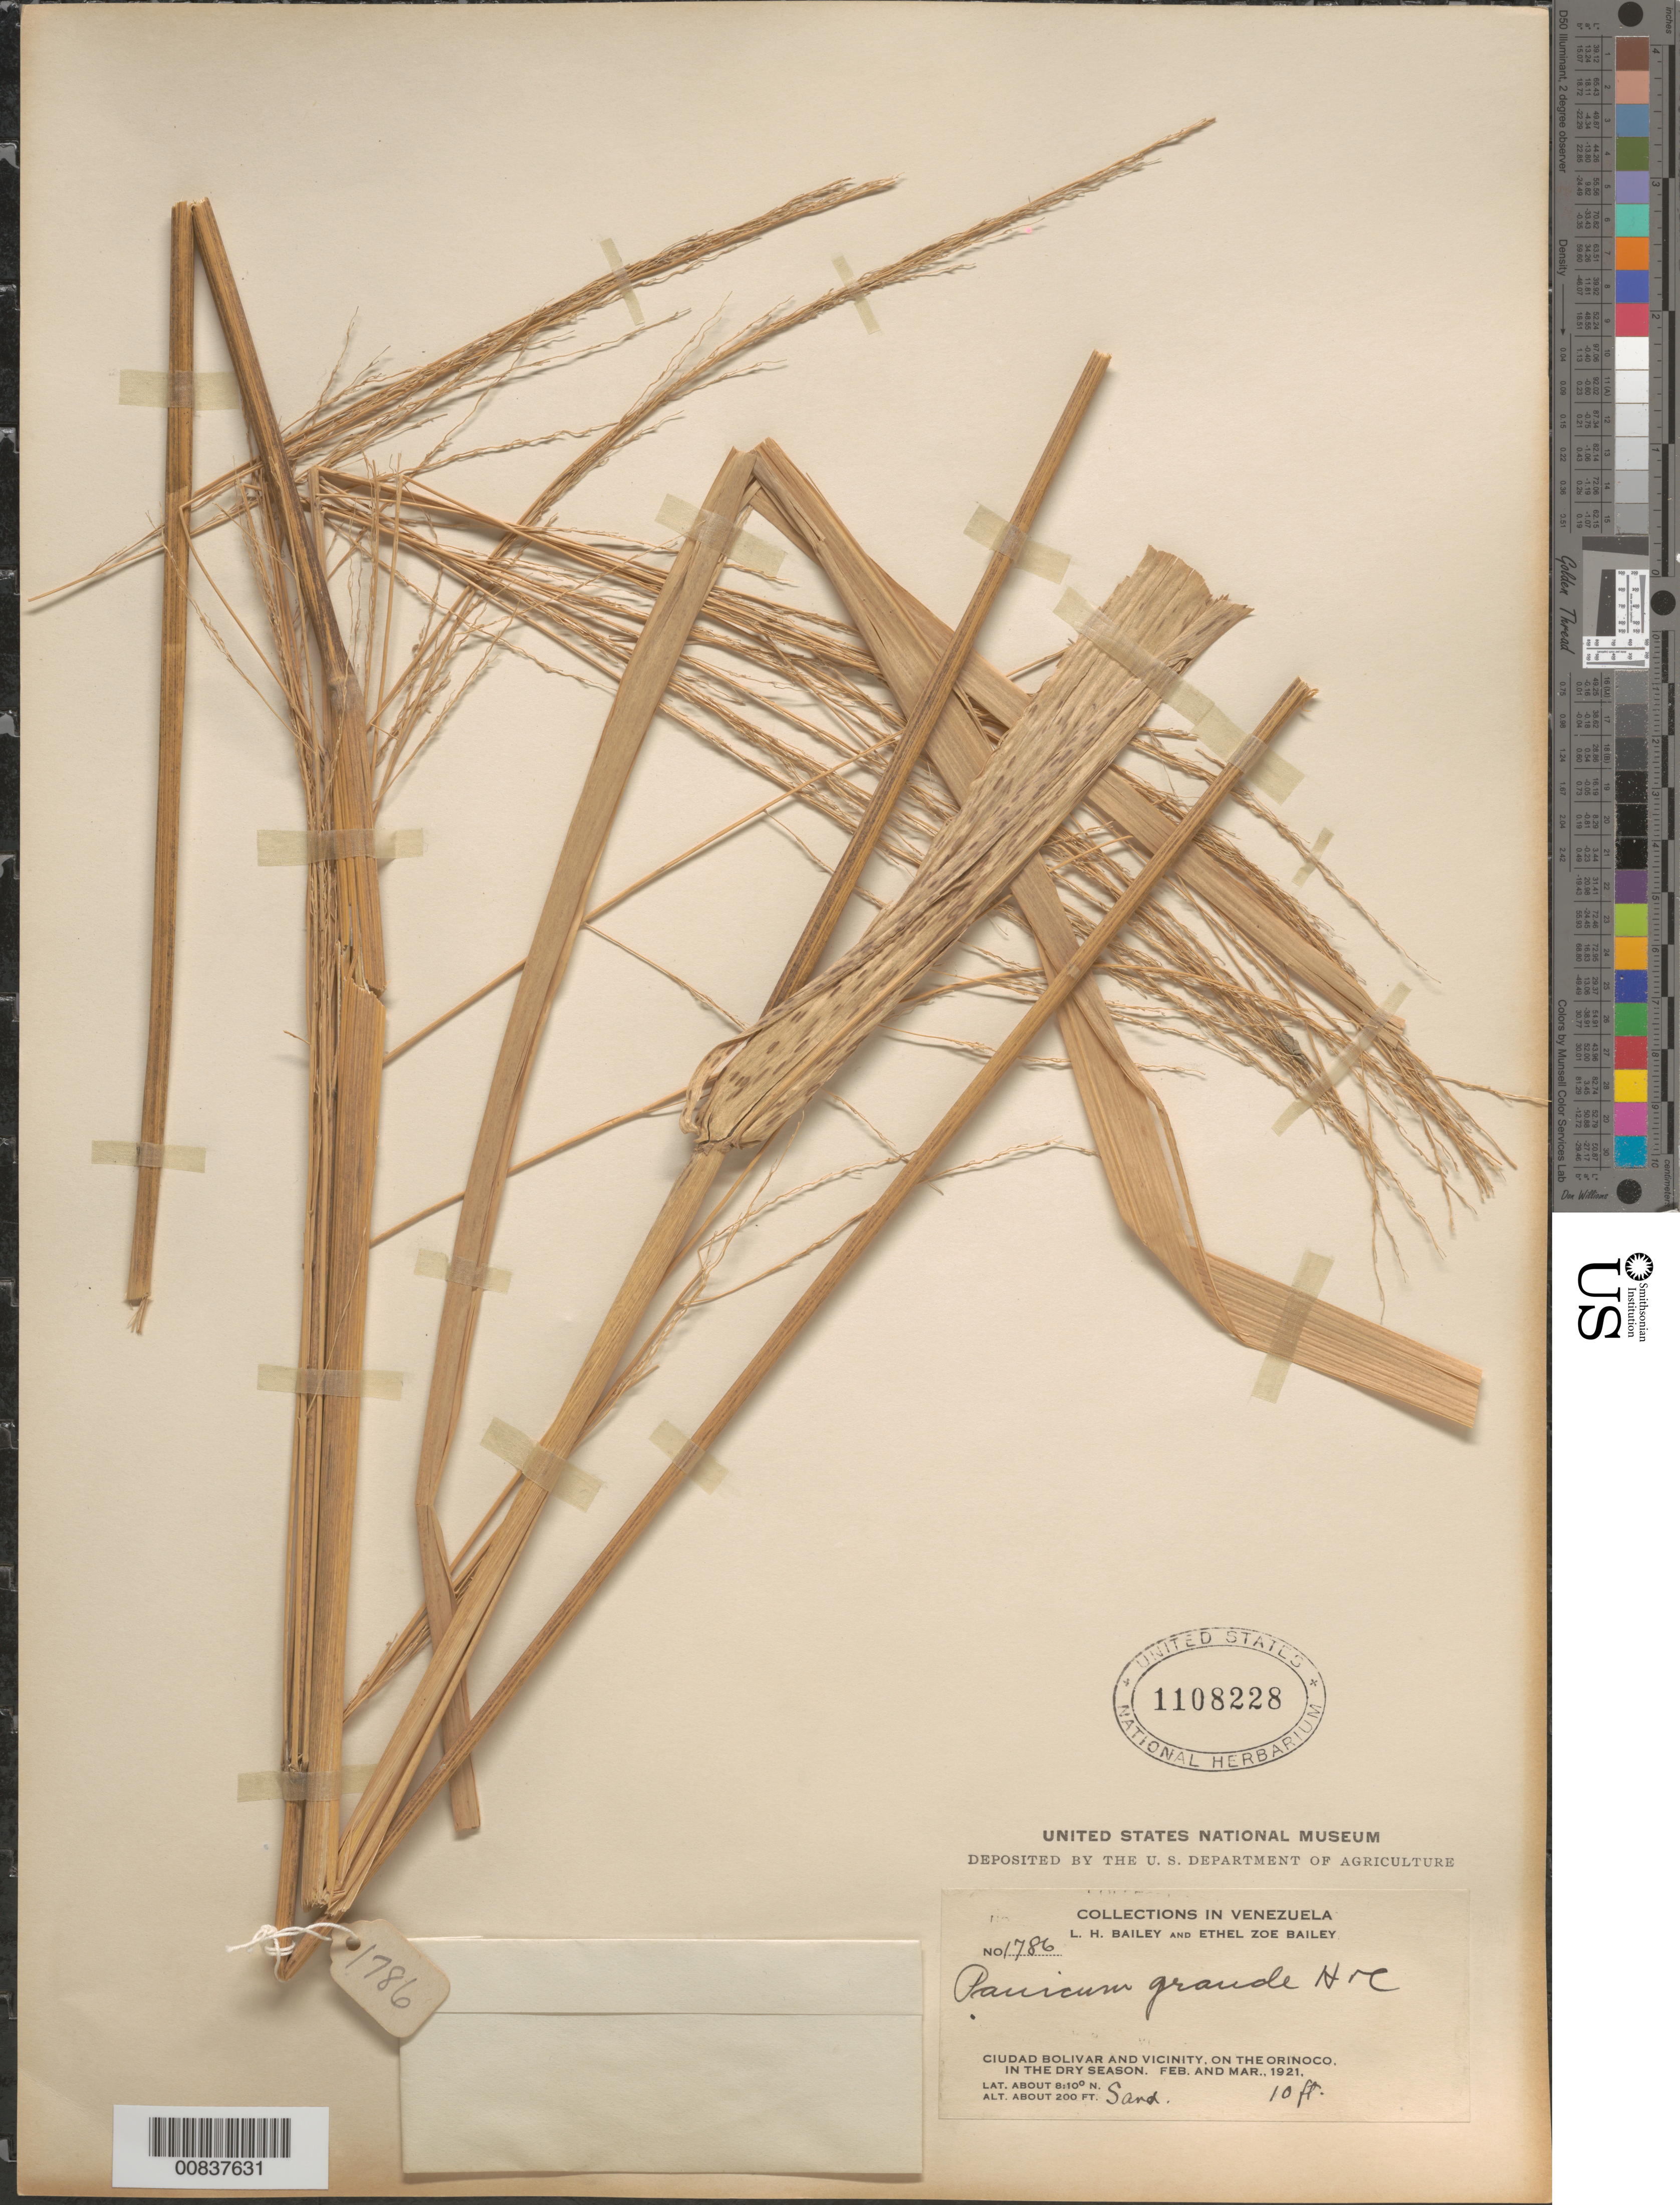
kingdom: Plantae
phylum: Tracheophyta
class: Liliopsida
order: Poales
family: Poaceae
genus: Panicum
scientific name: Panicum grande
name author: Hitchc. & Chase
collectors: L. H. Bailey & E. Z. Bailey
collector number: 1786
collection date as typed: Feb-21 and Mar-21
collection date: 1921-02,1921-03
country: Venezuela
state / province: Bolívar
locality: Ciudad Bolívar and vicinity, Orinoco R.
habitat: Sand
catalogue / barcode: US 1108228